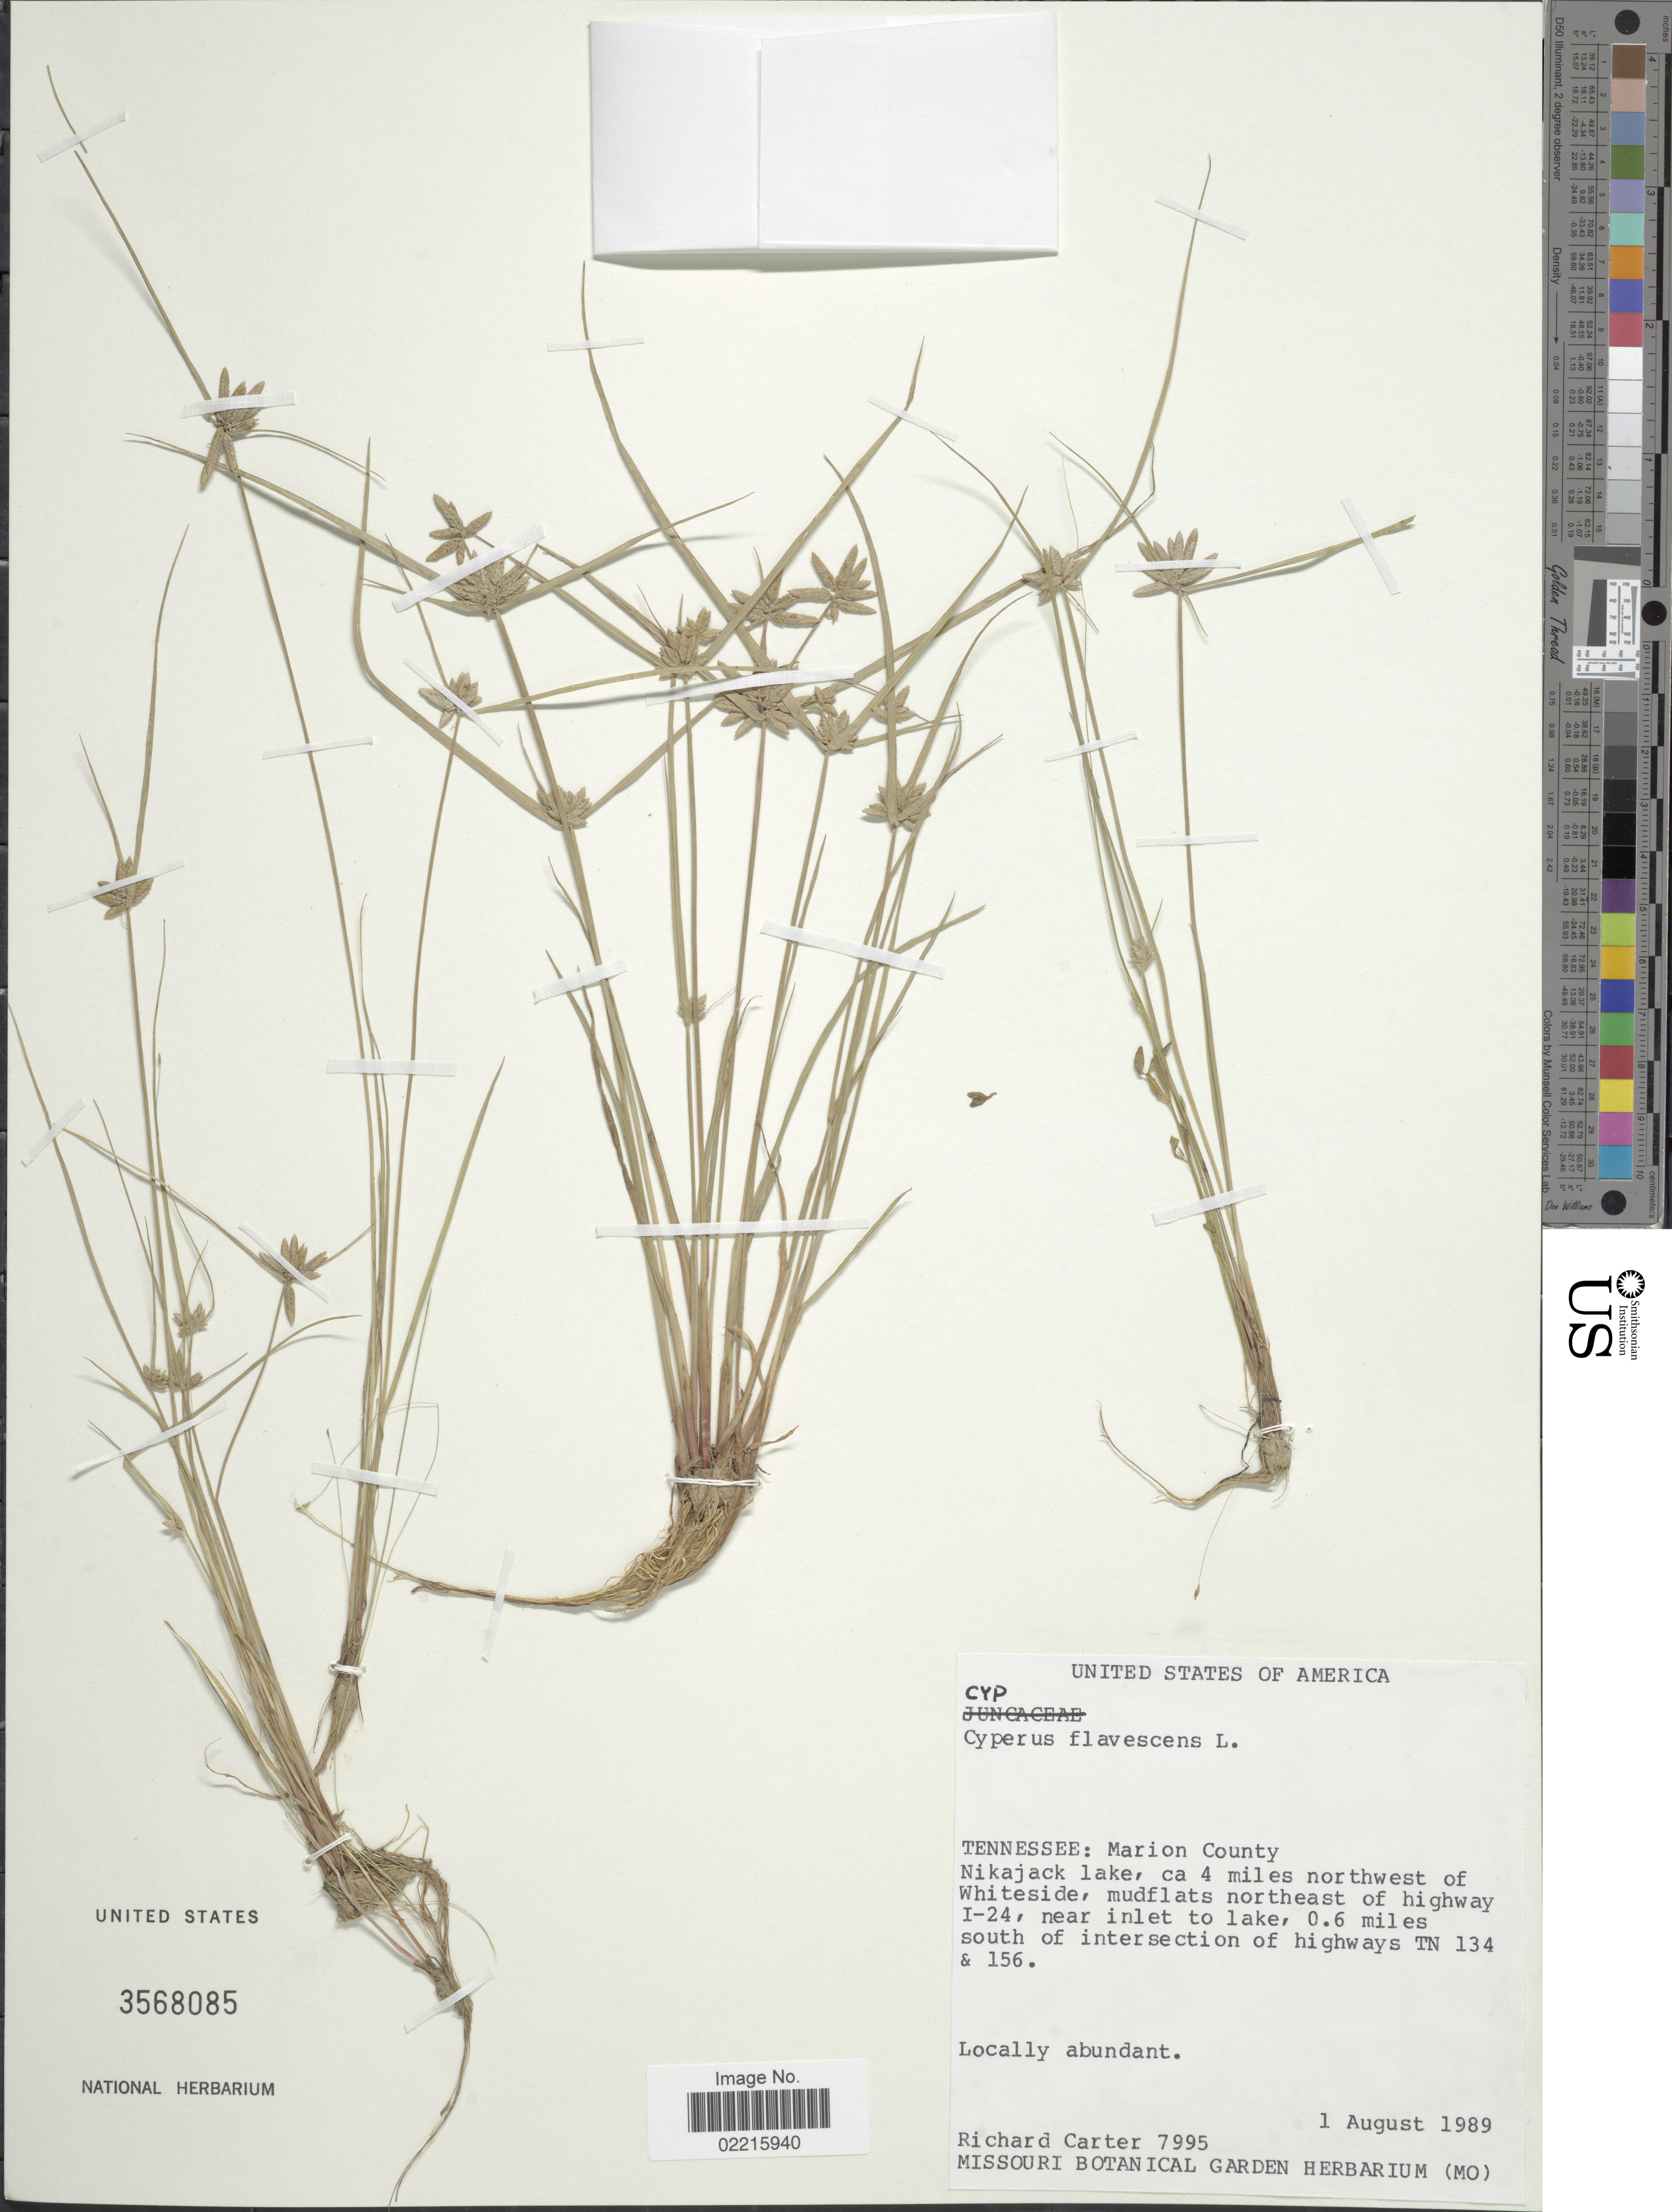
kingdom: Plantae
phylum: Tracheophyta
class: Liliopsida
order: Poales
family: Cyperaceae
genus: Cyperus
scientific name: Cyperus flavescens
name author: L.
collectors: R. Carter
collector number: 7995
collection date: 1989-08-01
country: United States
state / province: Tennessee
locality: Marion County. Nikajack lake, ca 4 miles northwest of Whiteside, mudflats northeast of highway I-24, near inlet to lake, 0.6 miles south of intersection of highways TN 134 & 156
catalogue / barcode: US 3568085